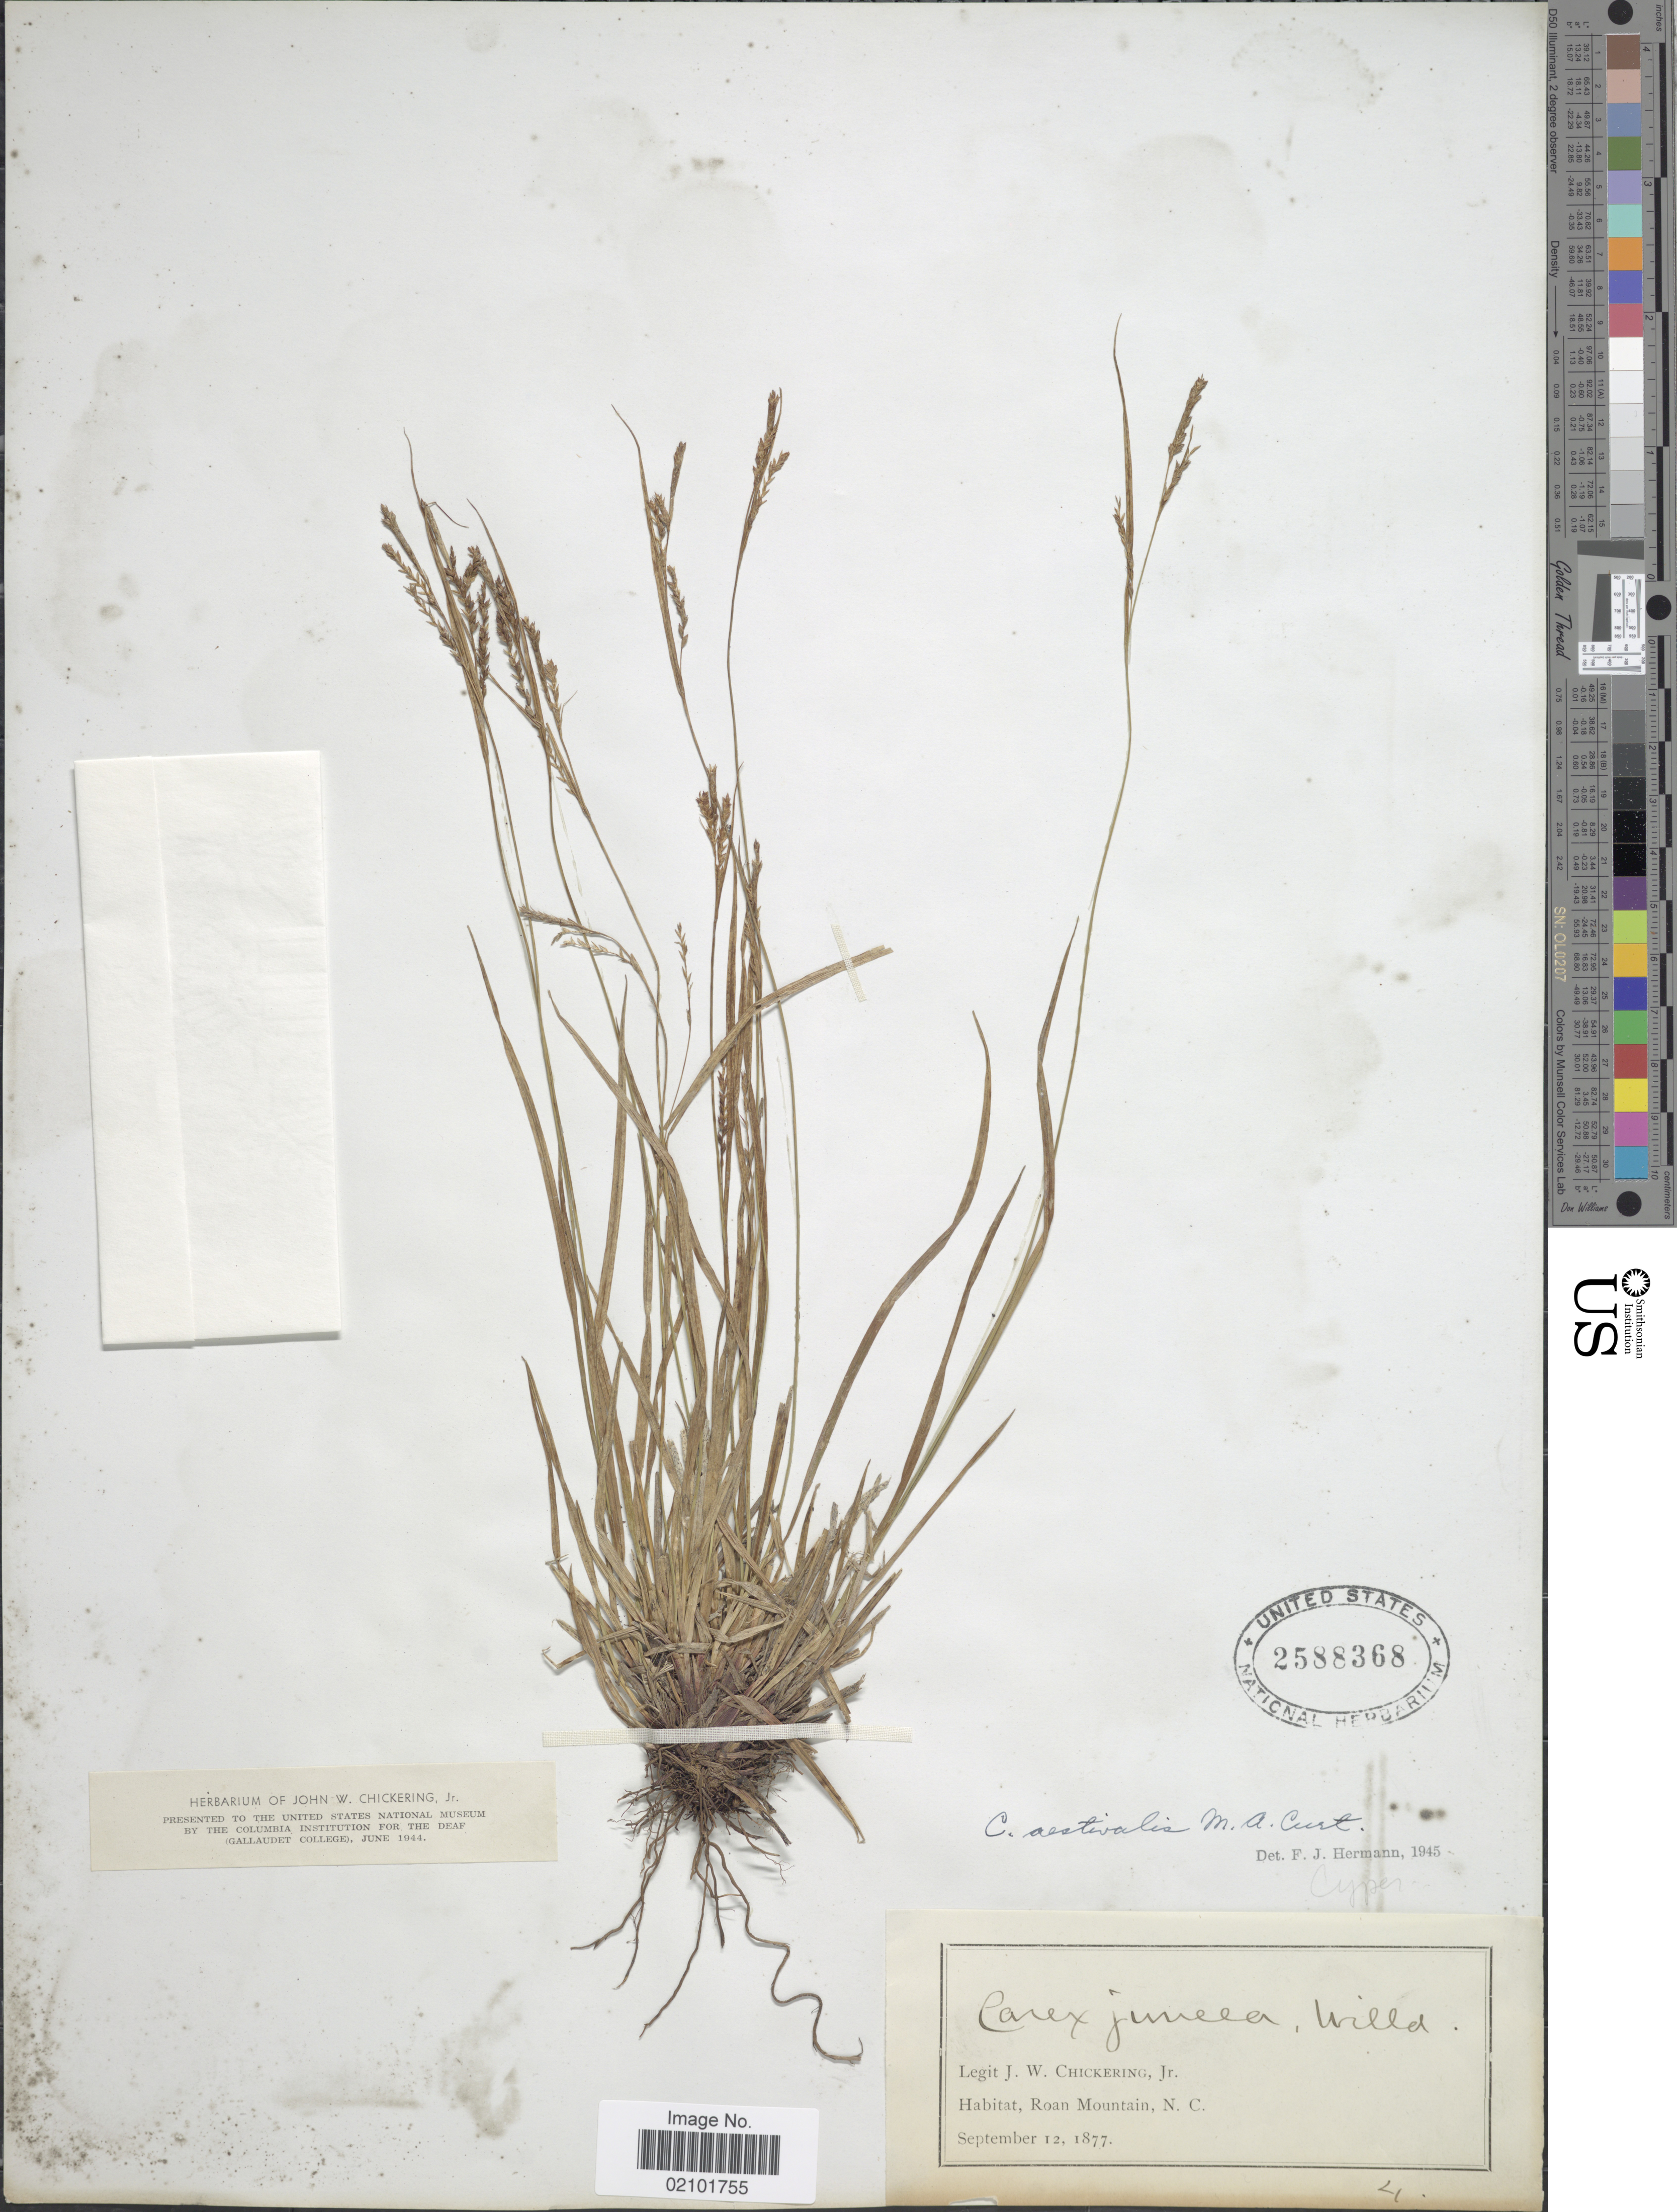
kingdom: Plantae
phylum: Tracheophyta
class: Liliopsida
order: Poales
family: Cyperaceae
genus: Carex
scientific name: Carex aestivalis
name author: M.A. Curtis ex A. Gray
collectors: J. W. Chickering Jr.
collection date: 1877-09-12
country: United States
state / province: North Carolina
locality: Roan Mountain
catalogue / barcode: US 2588368